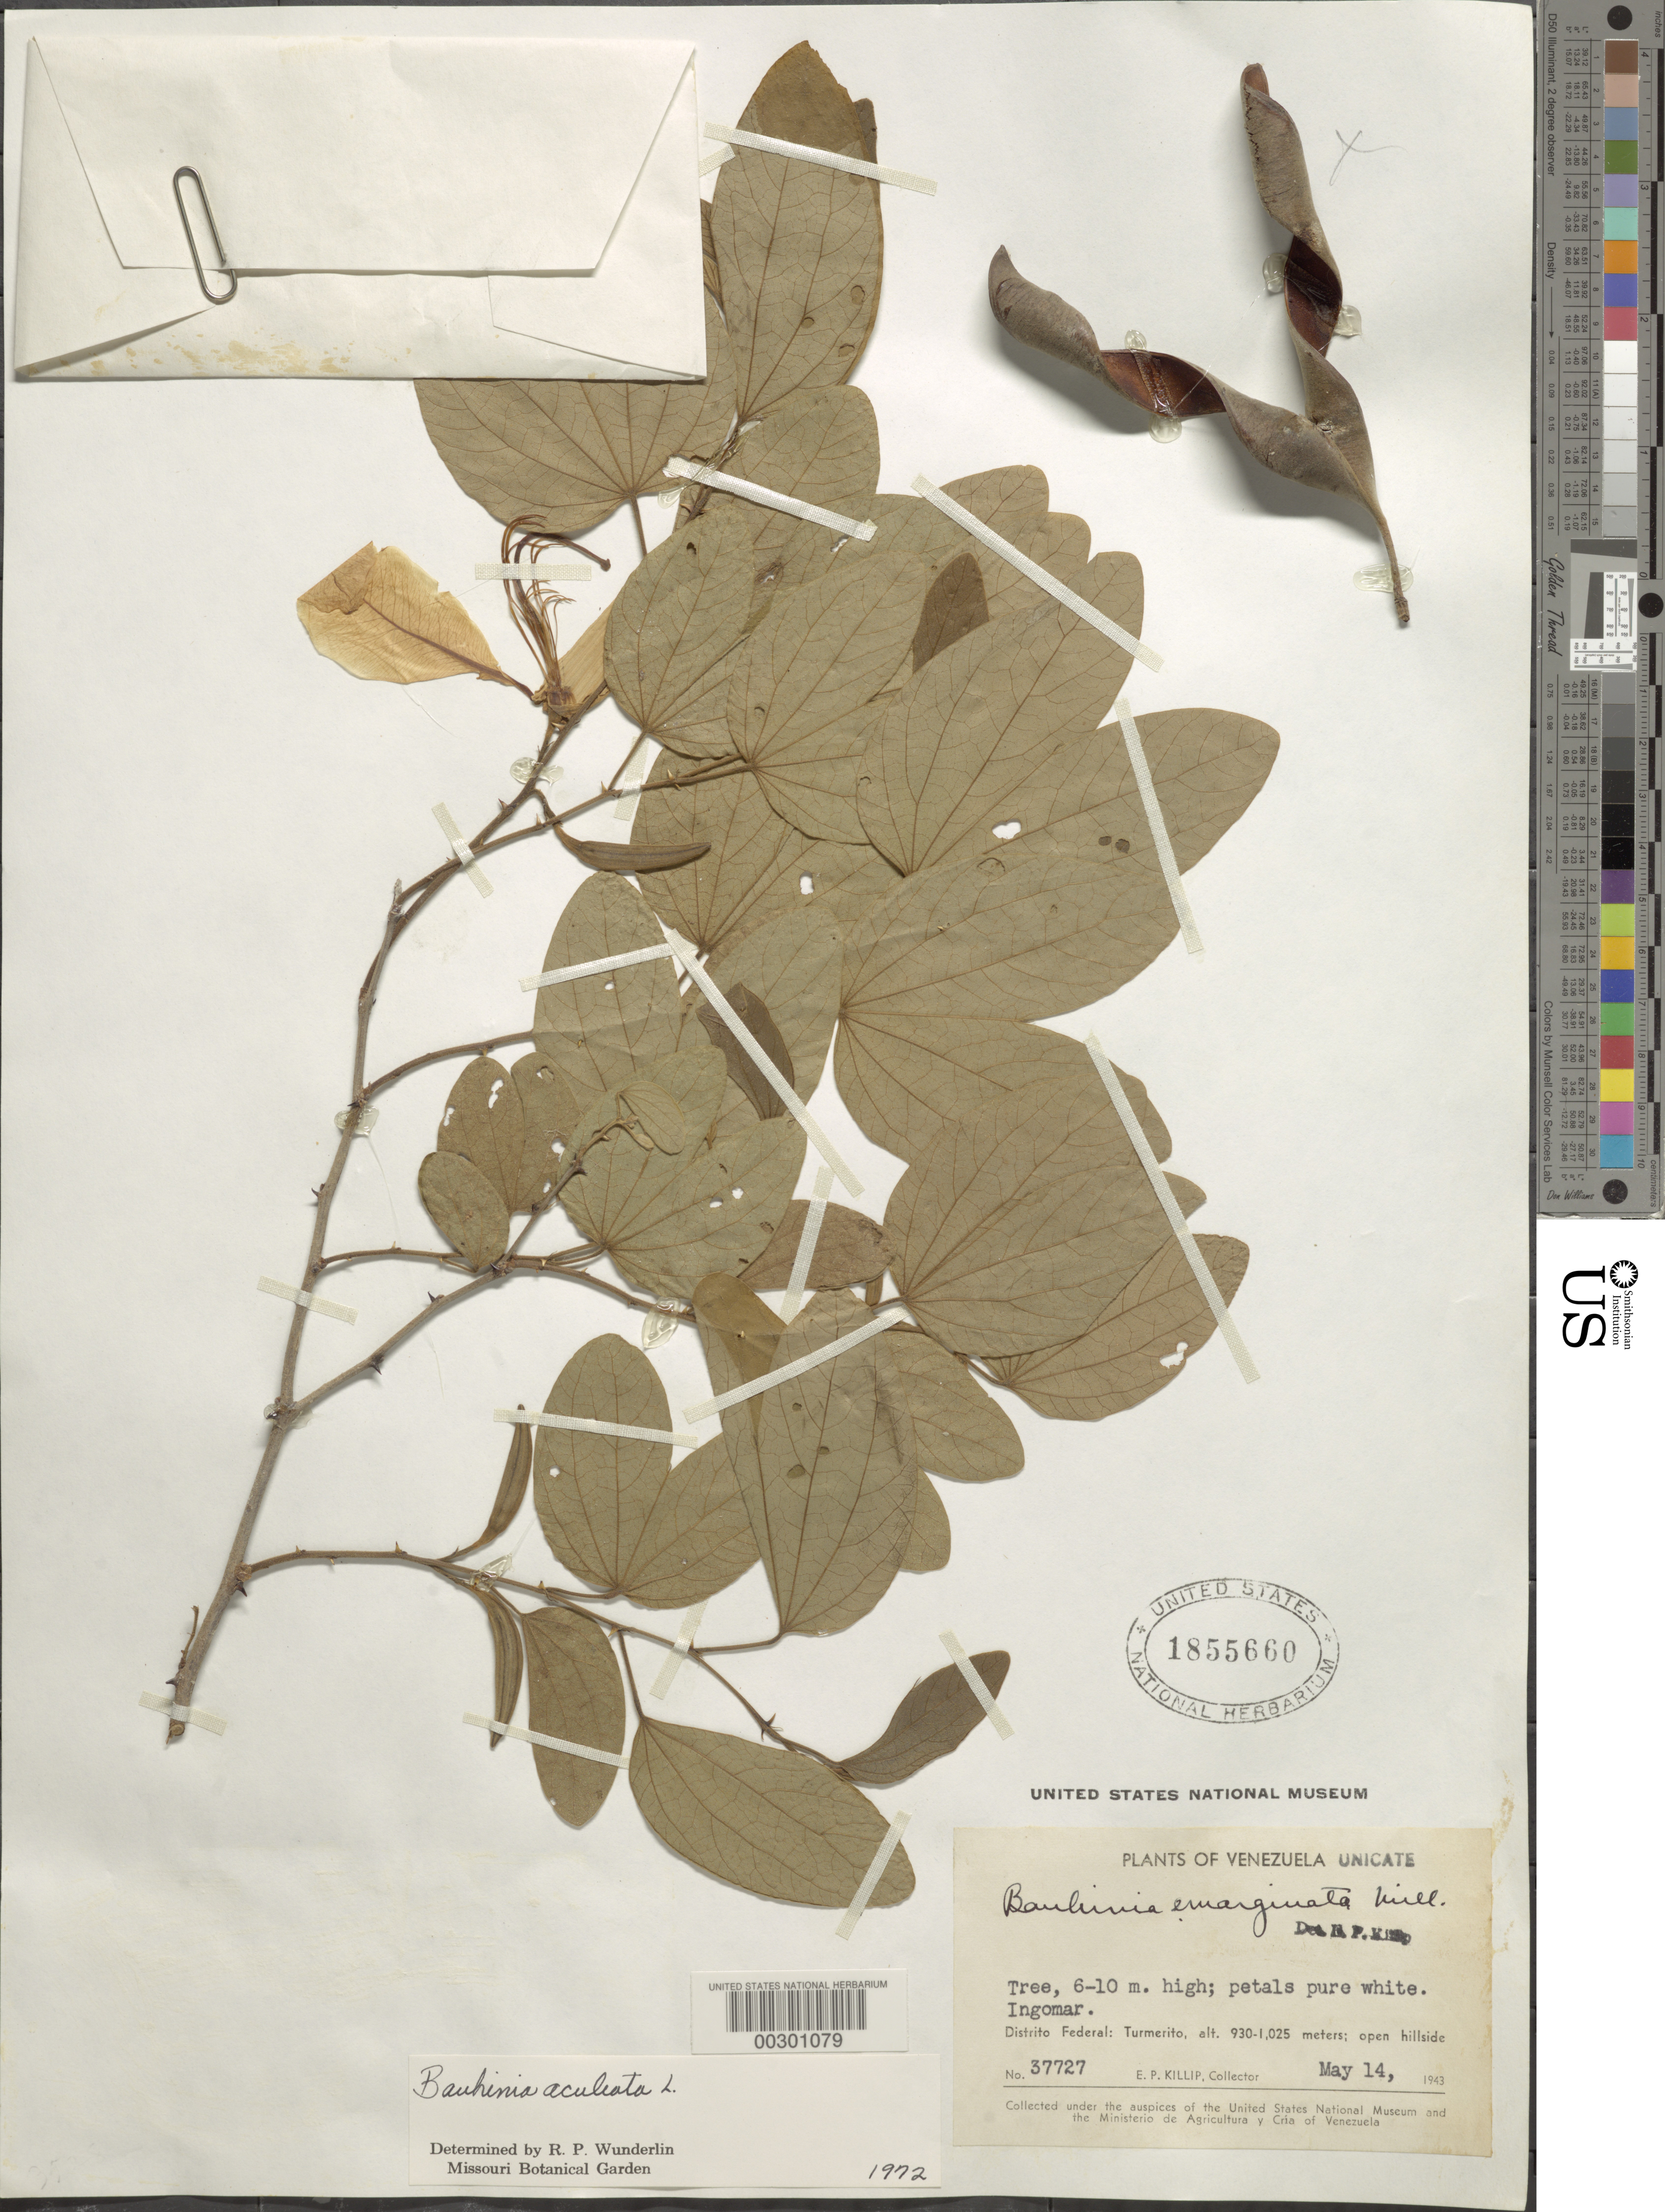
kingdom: Plantae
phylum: Tracheophyta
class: Magnoliopsida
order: Fabales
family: Fabaceae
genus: Bauhinia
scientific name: Bauhinia aculeata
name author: L.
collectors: E. P. Killip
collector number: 37727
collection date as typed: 14 May 1943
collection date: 1943-05-14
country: Venezuela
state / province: Distrito Federal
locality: Ingomar; turmerito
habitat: Open hillside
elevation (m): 930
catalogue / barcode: US 1855660